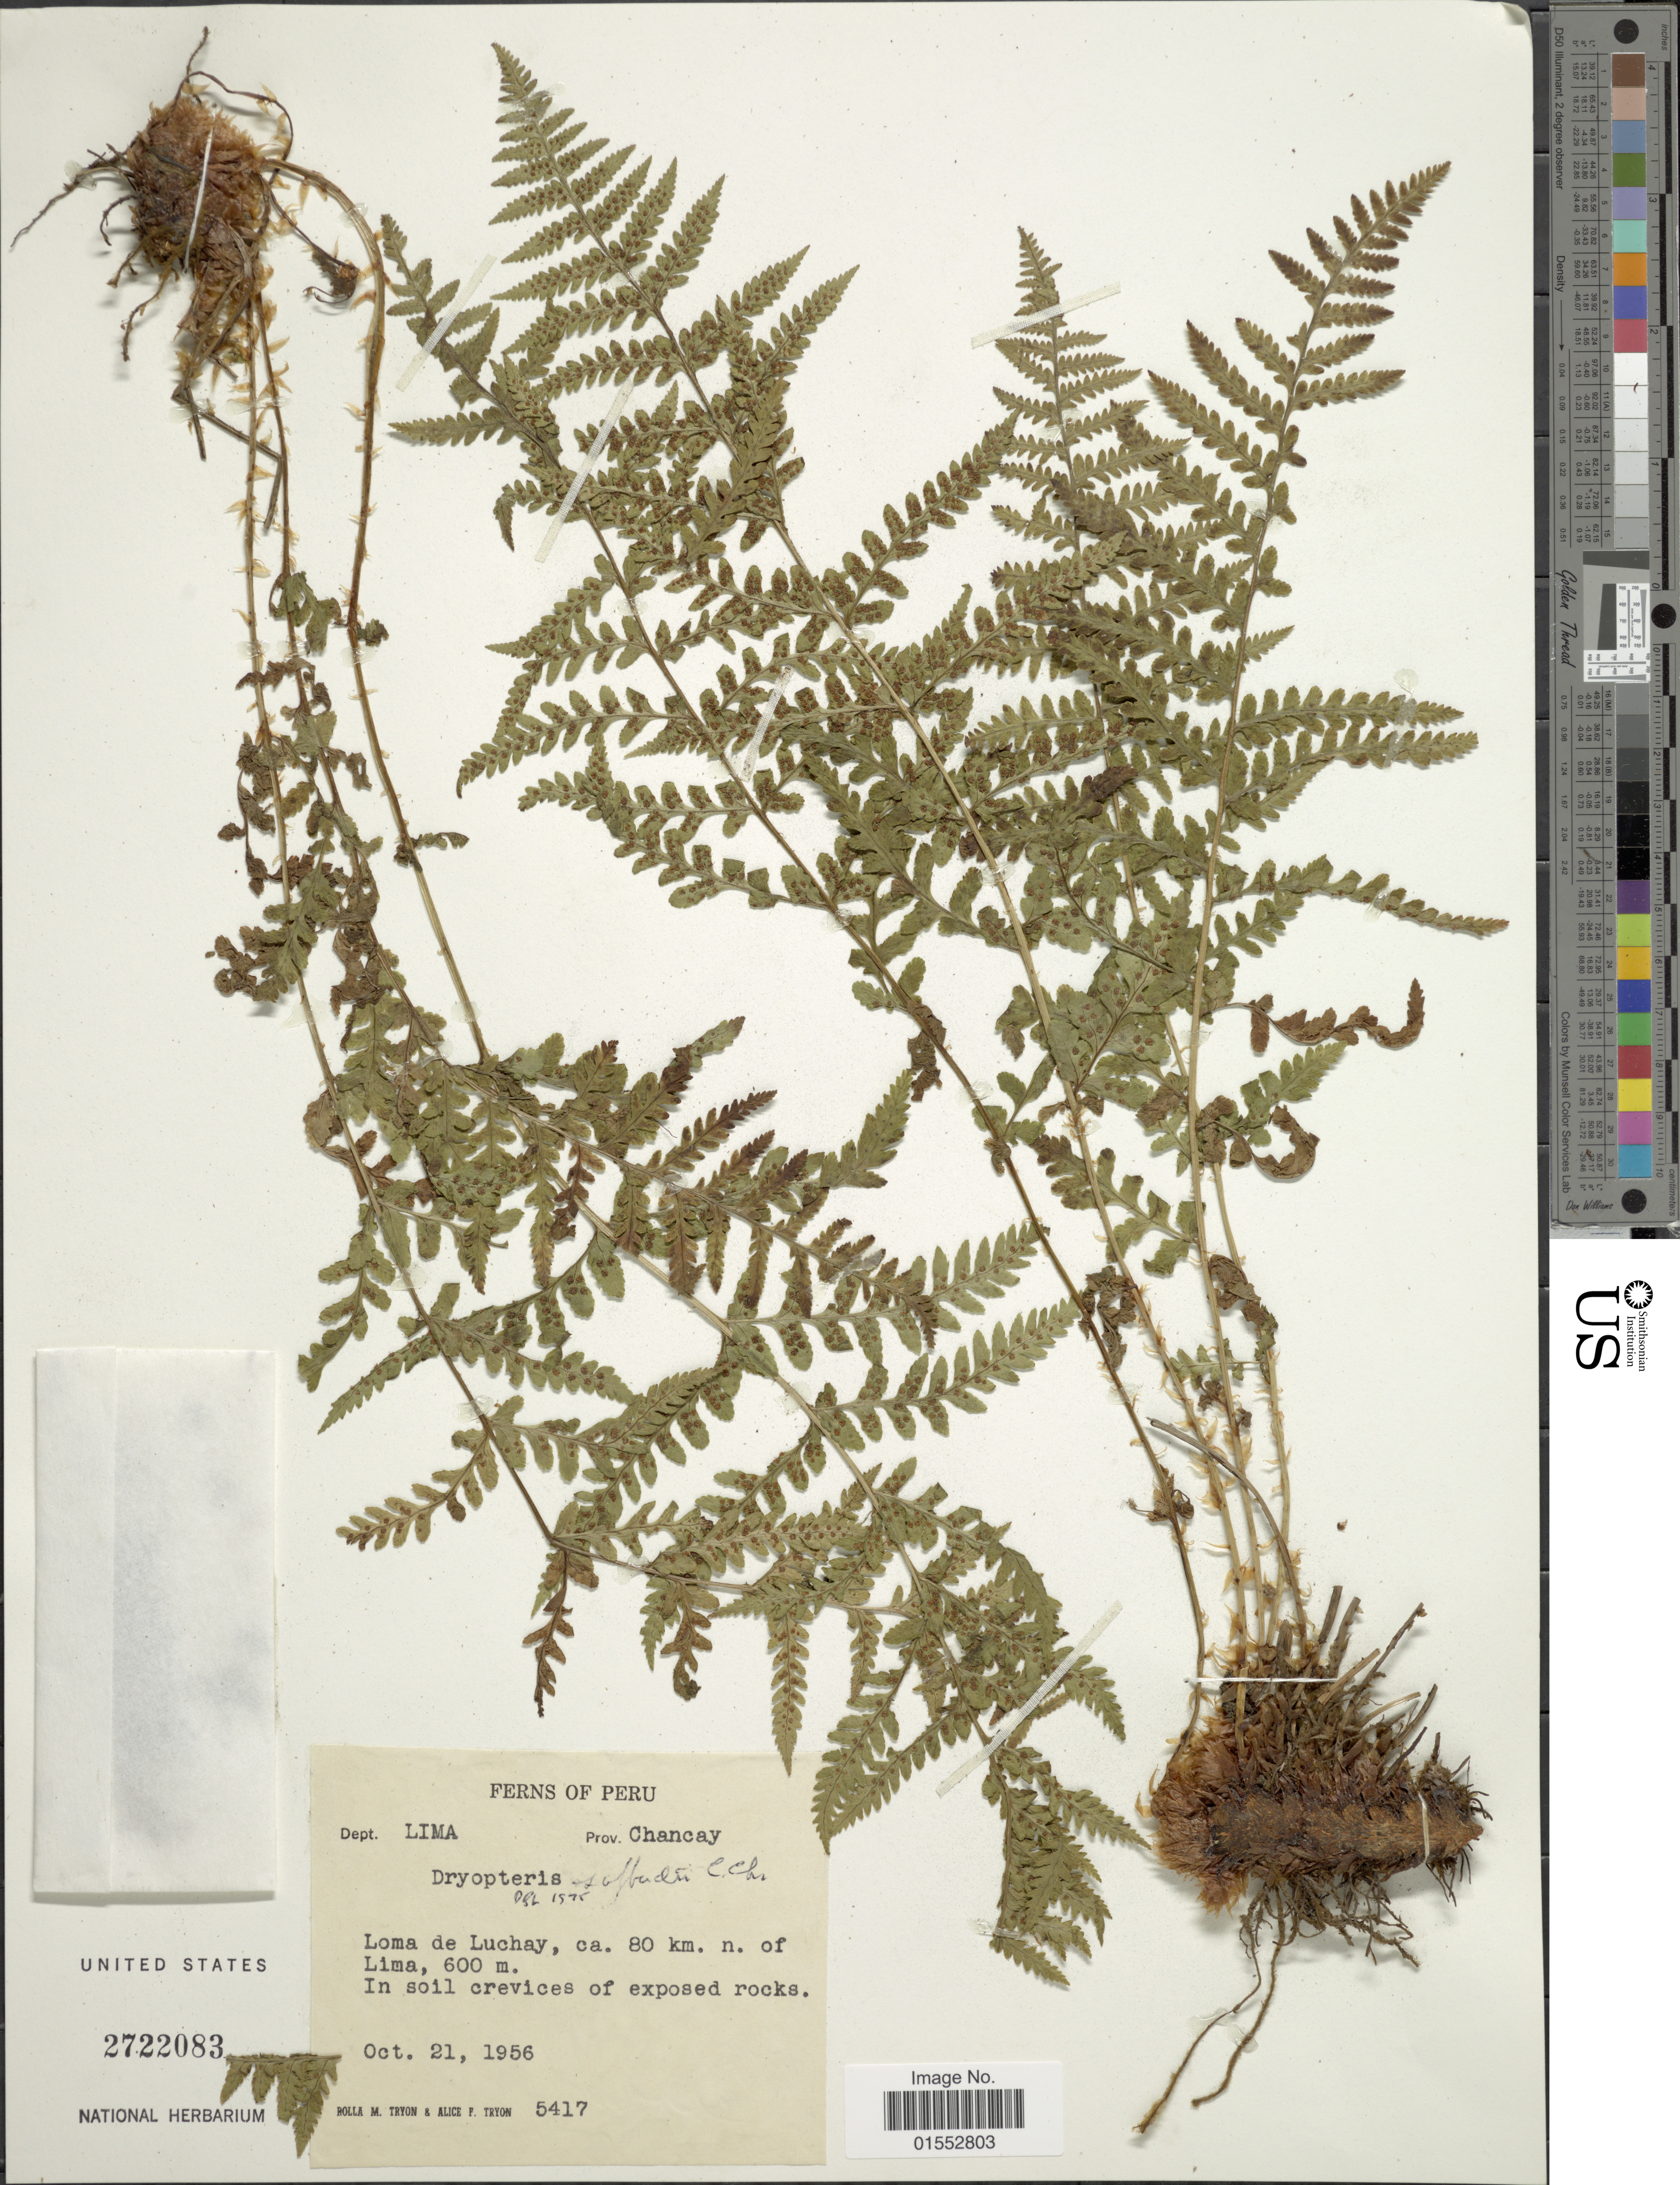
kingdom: Plantae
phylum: Tracheophyta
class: Polypodiopsida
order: Polypodiales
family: Dryopteridaceae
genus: Dryopteris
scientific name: Dryopteris saffordii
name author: C. Chr.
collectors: R. M. Tryon & A. F. Tryon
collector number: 5417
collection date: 1956-10-21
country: Peru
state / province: Lima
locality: Prov. Chancay, Loma de Luchay, ca. 80 km n. of Lima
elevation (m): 600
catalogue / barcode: US 2722083